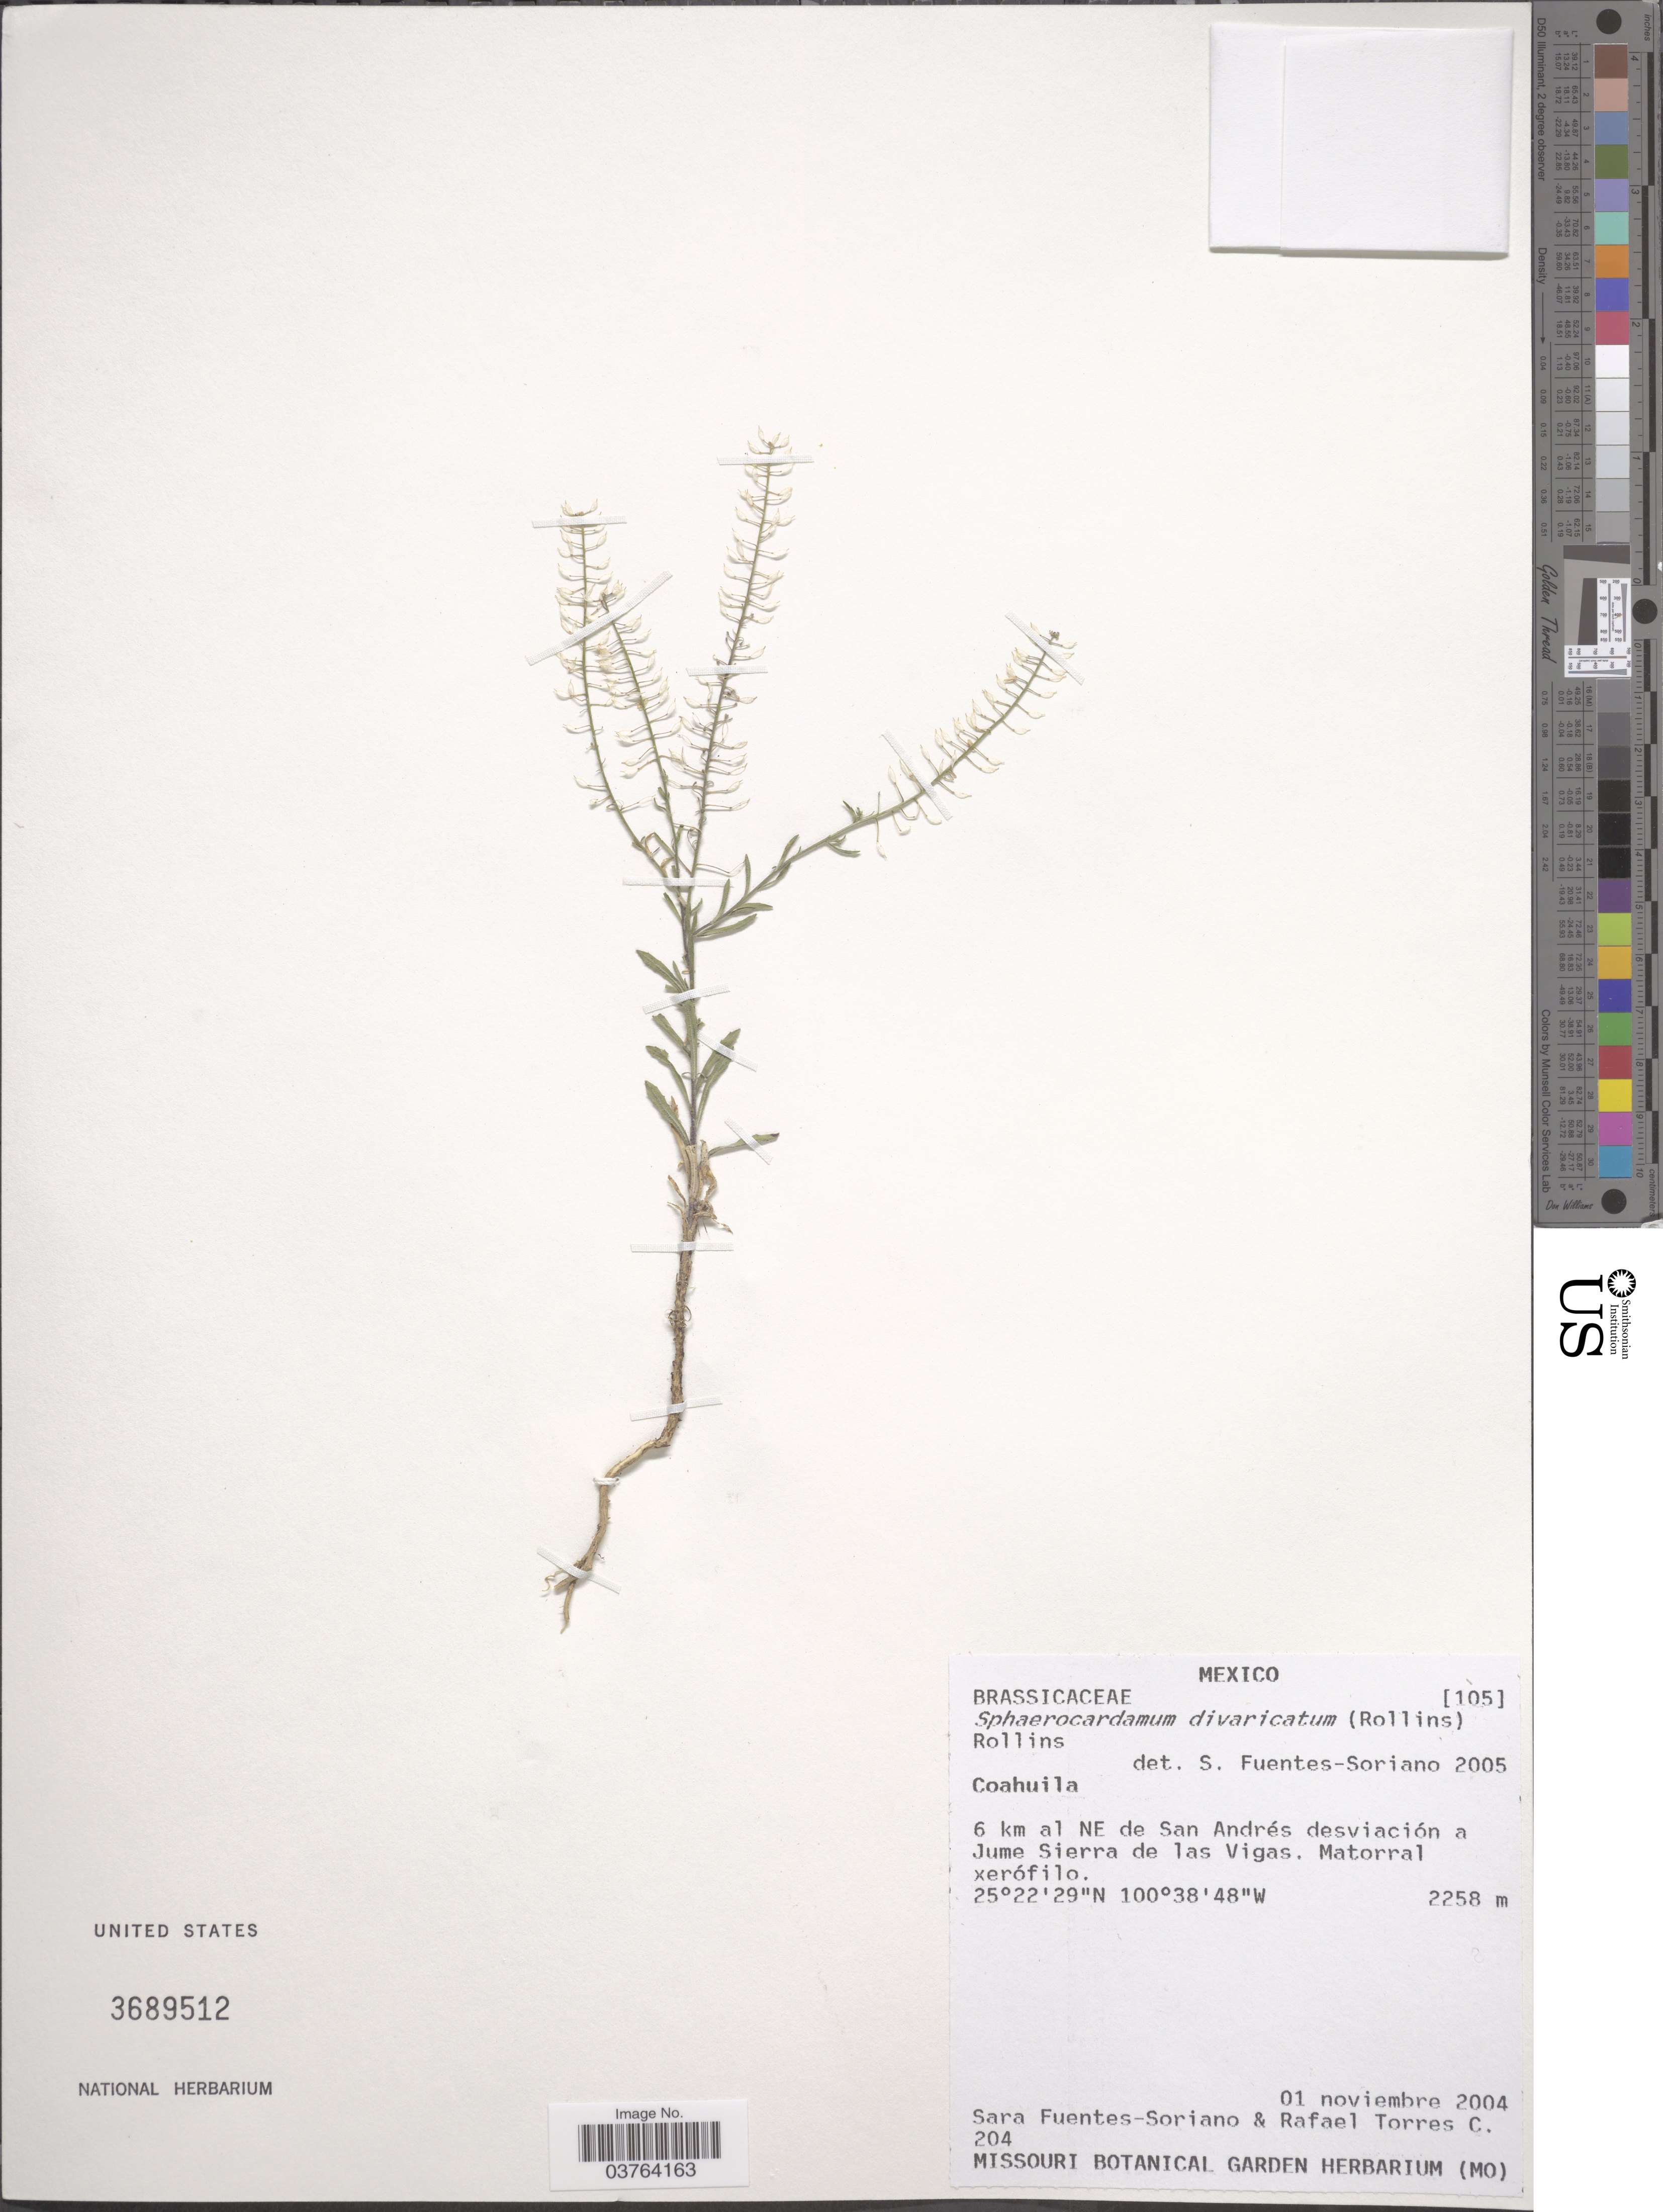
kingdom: Plantae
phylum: Tracheophyta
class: Magnoliopsida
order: Brassicales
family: Brassicaceae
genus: Sphaerocardamum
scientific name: Sphaerocardamum divaricatum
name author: (Rollins) Rollins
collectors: S. Fuentes-Soriano & R. Torres C.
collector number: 204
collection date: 2004-11-01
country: Mexico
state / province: Coahuila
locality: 6 km al NE de San Andrés desviación a Jume Sierra de las Vigas.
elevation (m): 2258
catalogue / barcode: US 3689512